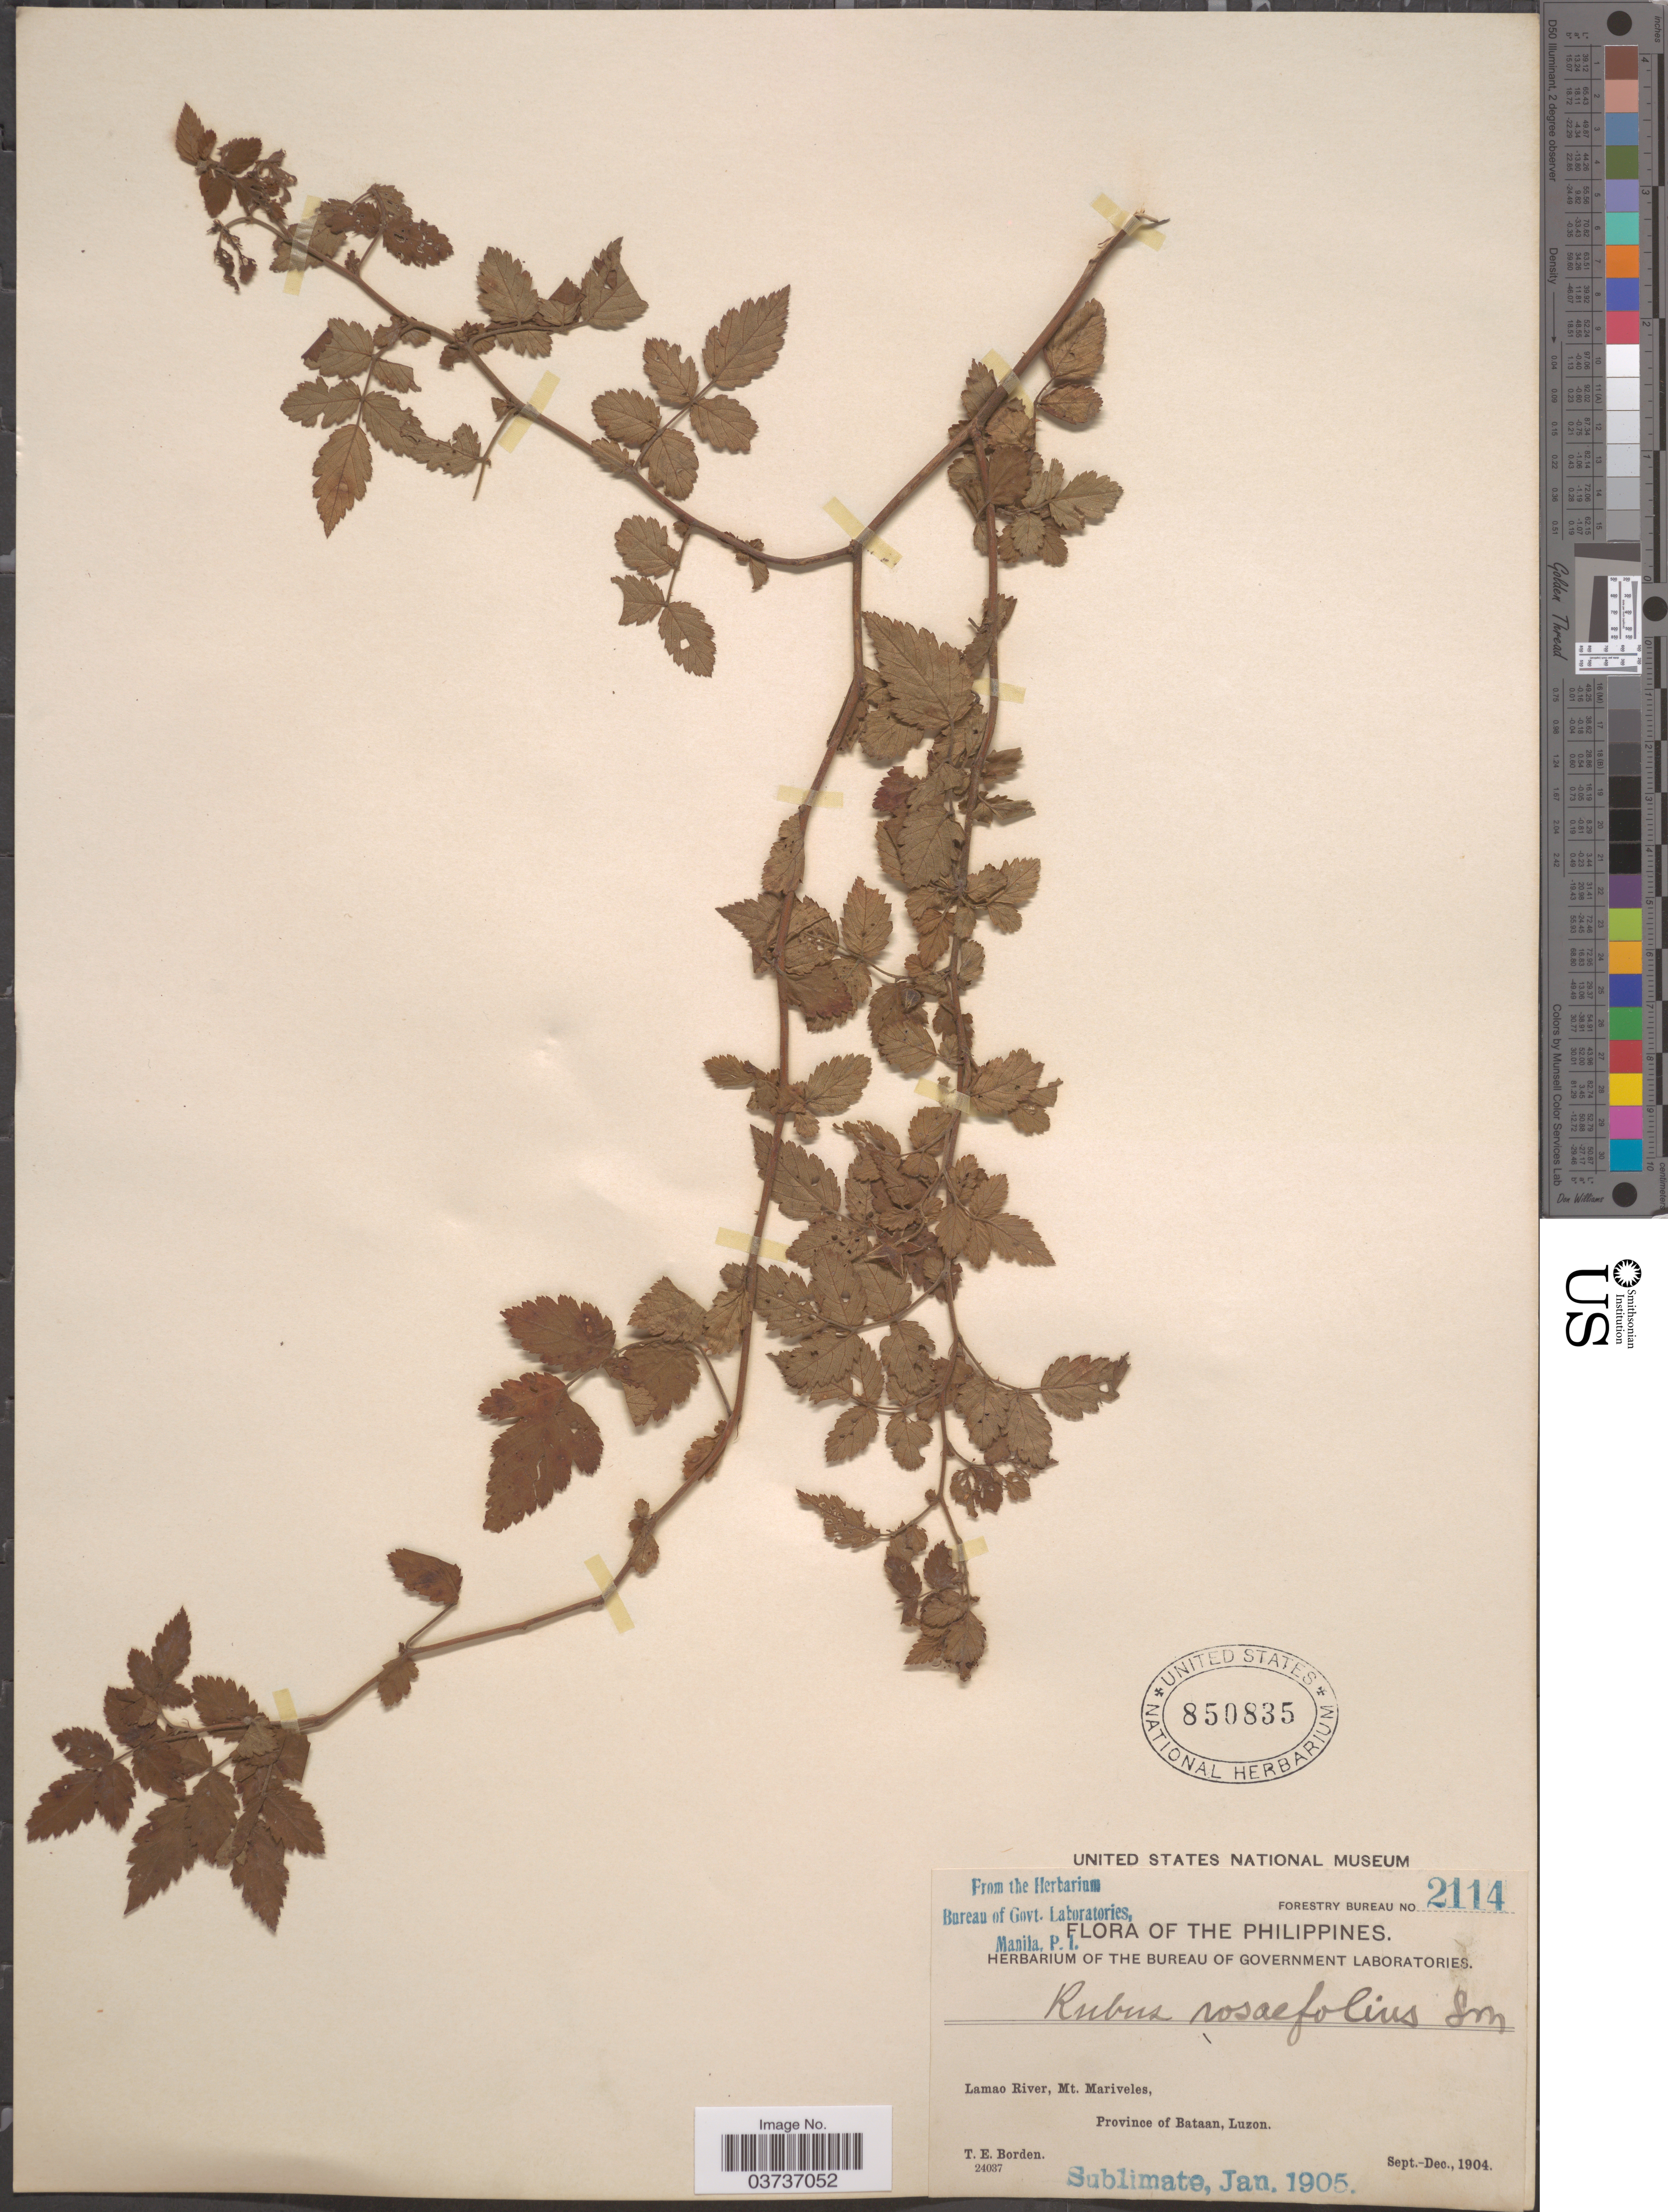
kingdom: Plantae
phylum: Tracheophyta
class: Magnoliopsida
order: Rosales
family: Rosaceae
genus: Rubus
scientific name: Rubus rosaefolius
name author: Sm.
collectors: T. E. Borden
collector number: Forestry Bureau 2114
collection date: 1904-09/1904-12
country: Philippines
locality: Lamao River, Mt. Mariveles, Province of Bataan, Luzon.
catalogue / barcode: US 850835